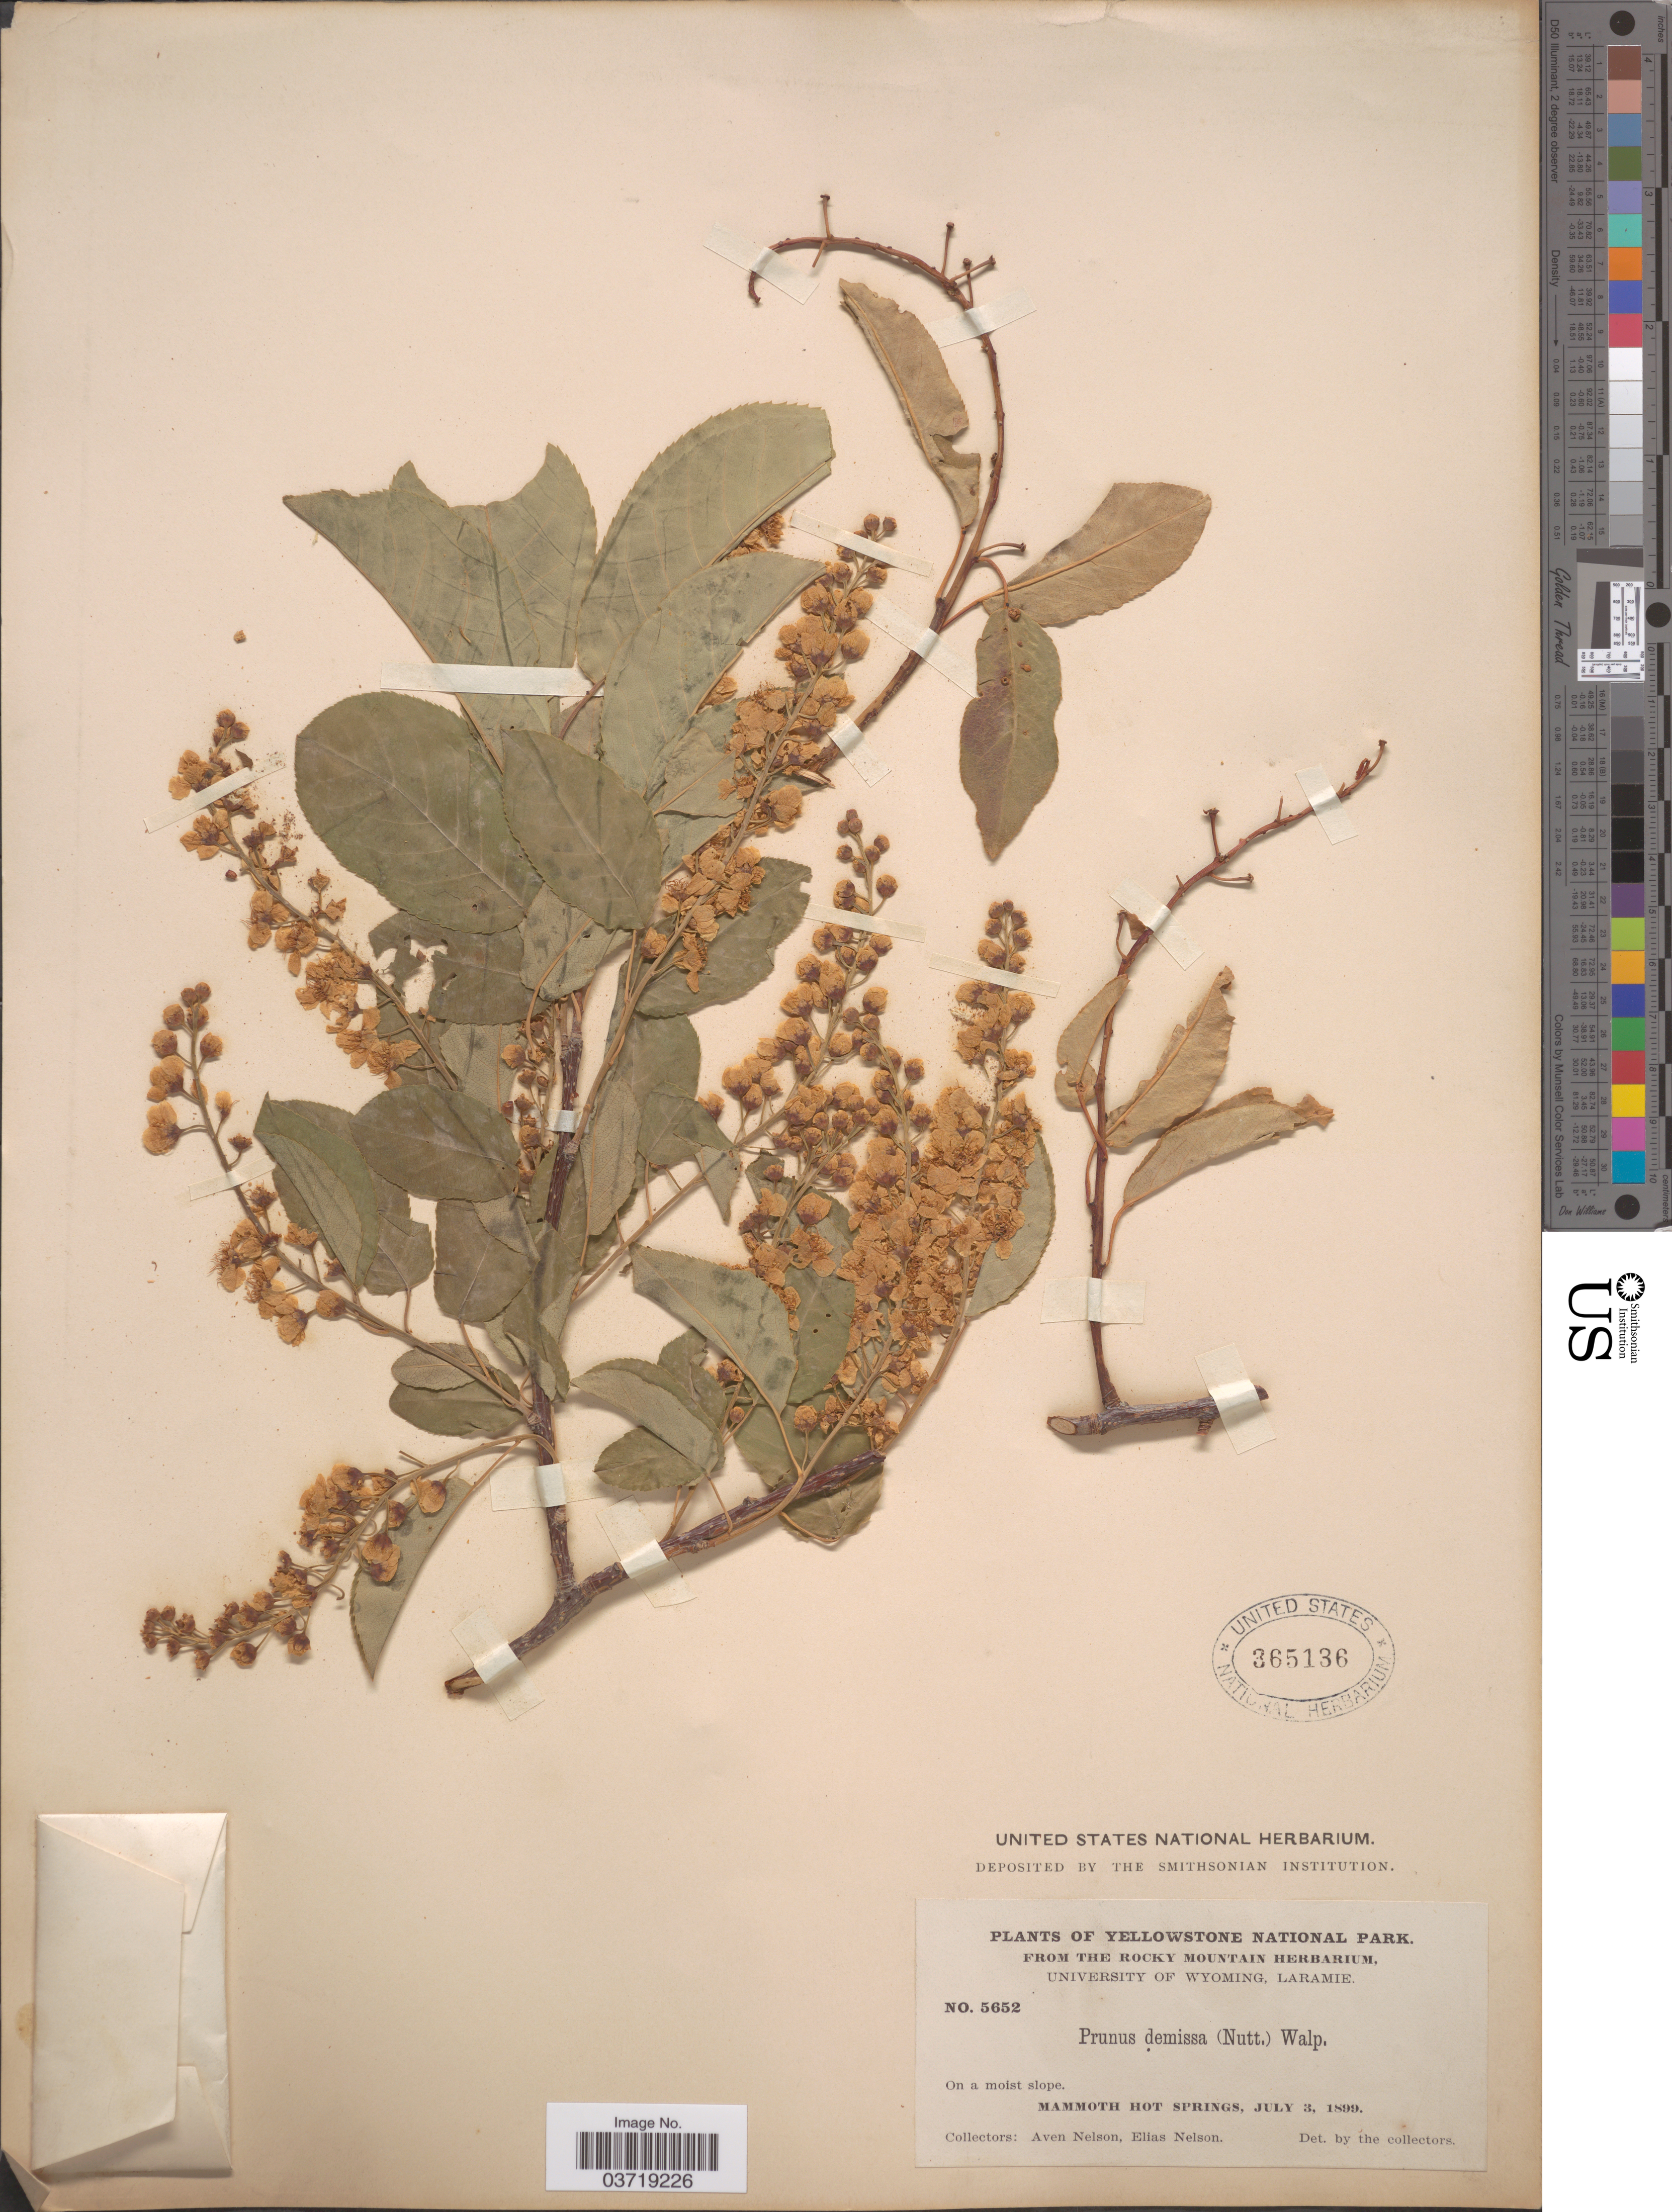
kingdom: Plantae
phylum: Tracheophyta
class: Magnoliopsida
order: Rosales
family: Rosaceae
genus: Prunus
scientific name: Prunus virginiana var. demissa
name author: (Nutt.) Torr.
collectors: A. Nelson & E. Nelson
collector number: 5652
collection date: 1899-07-03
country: United States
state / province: Wyoming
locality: Yellowstone National Park. Mammoth Hot Springs.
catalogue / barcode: US 365136